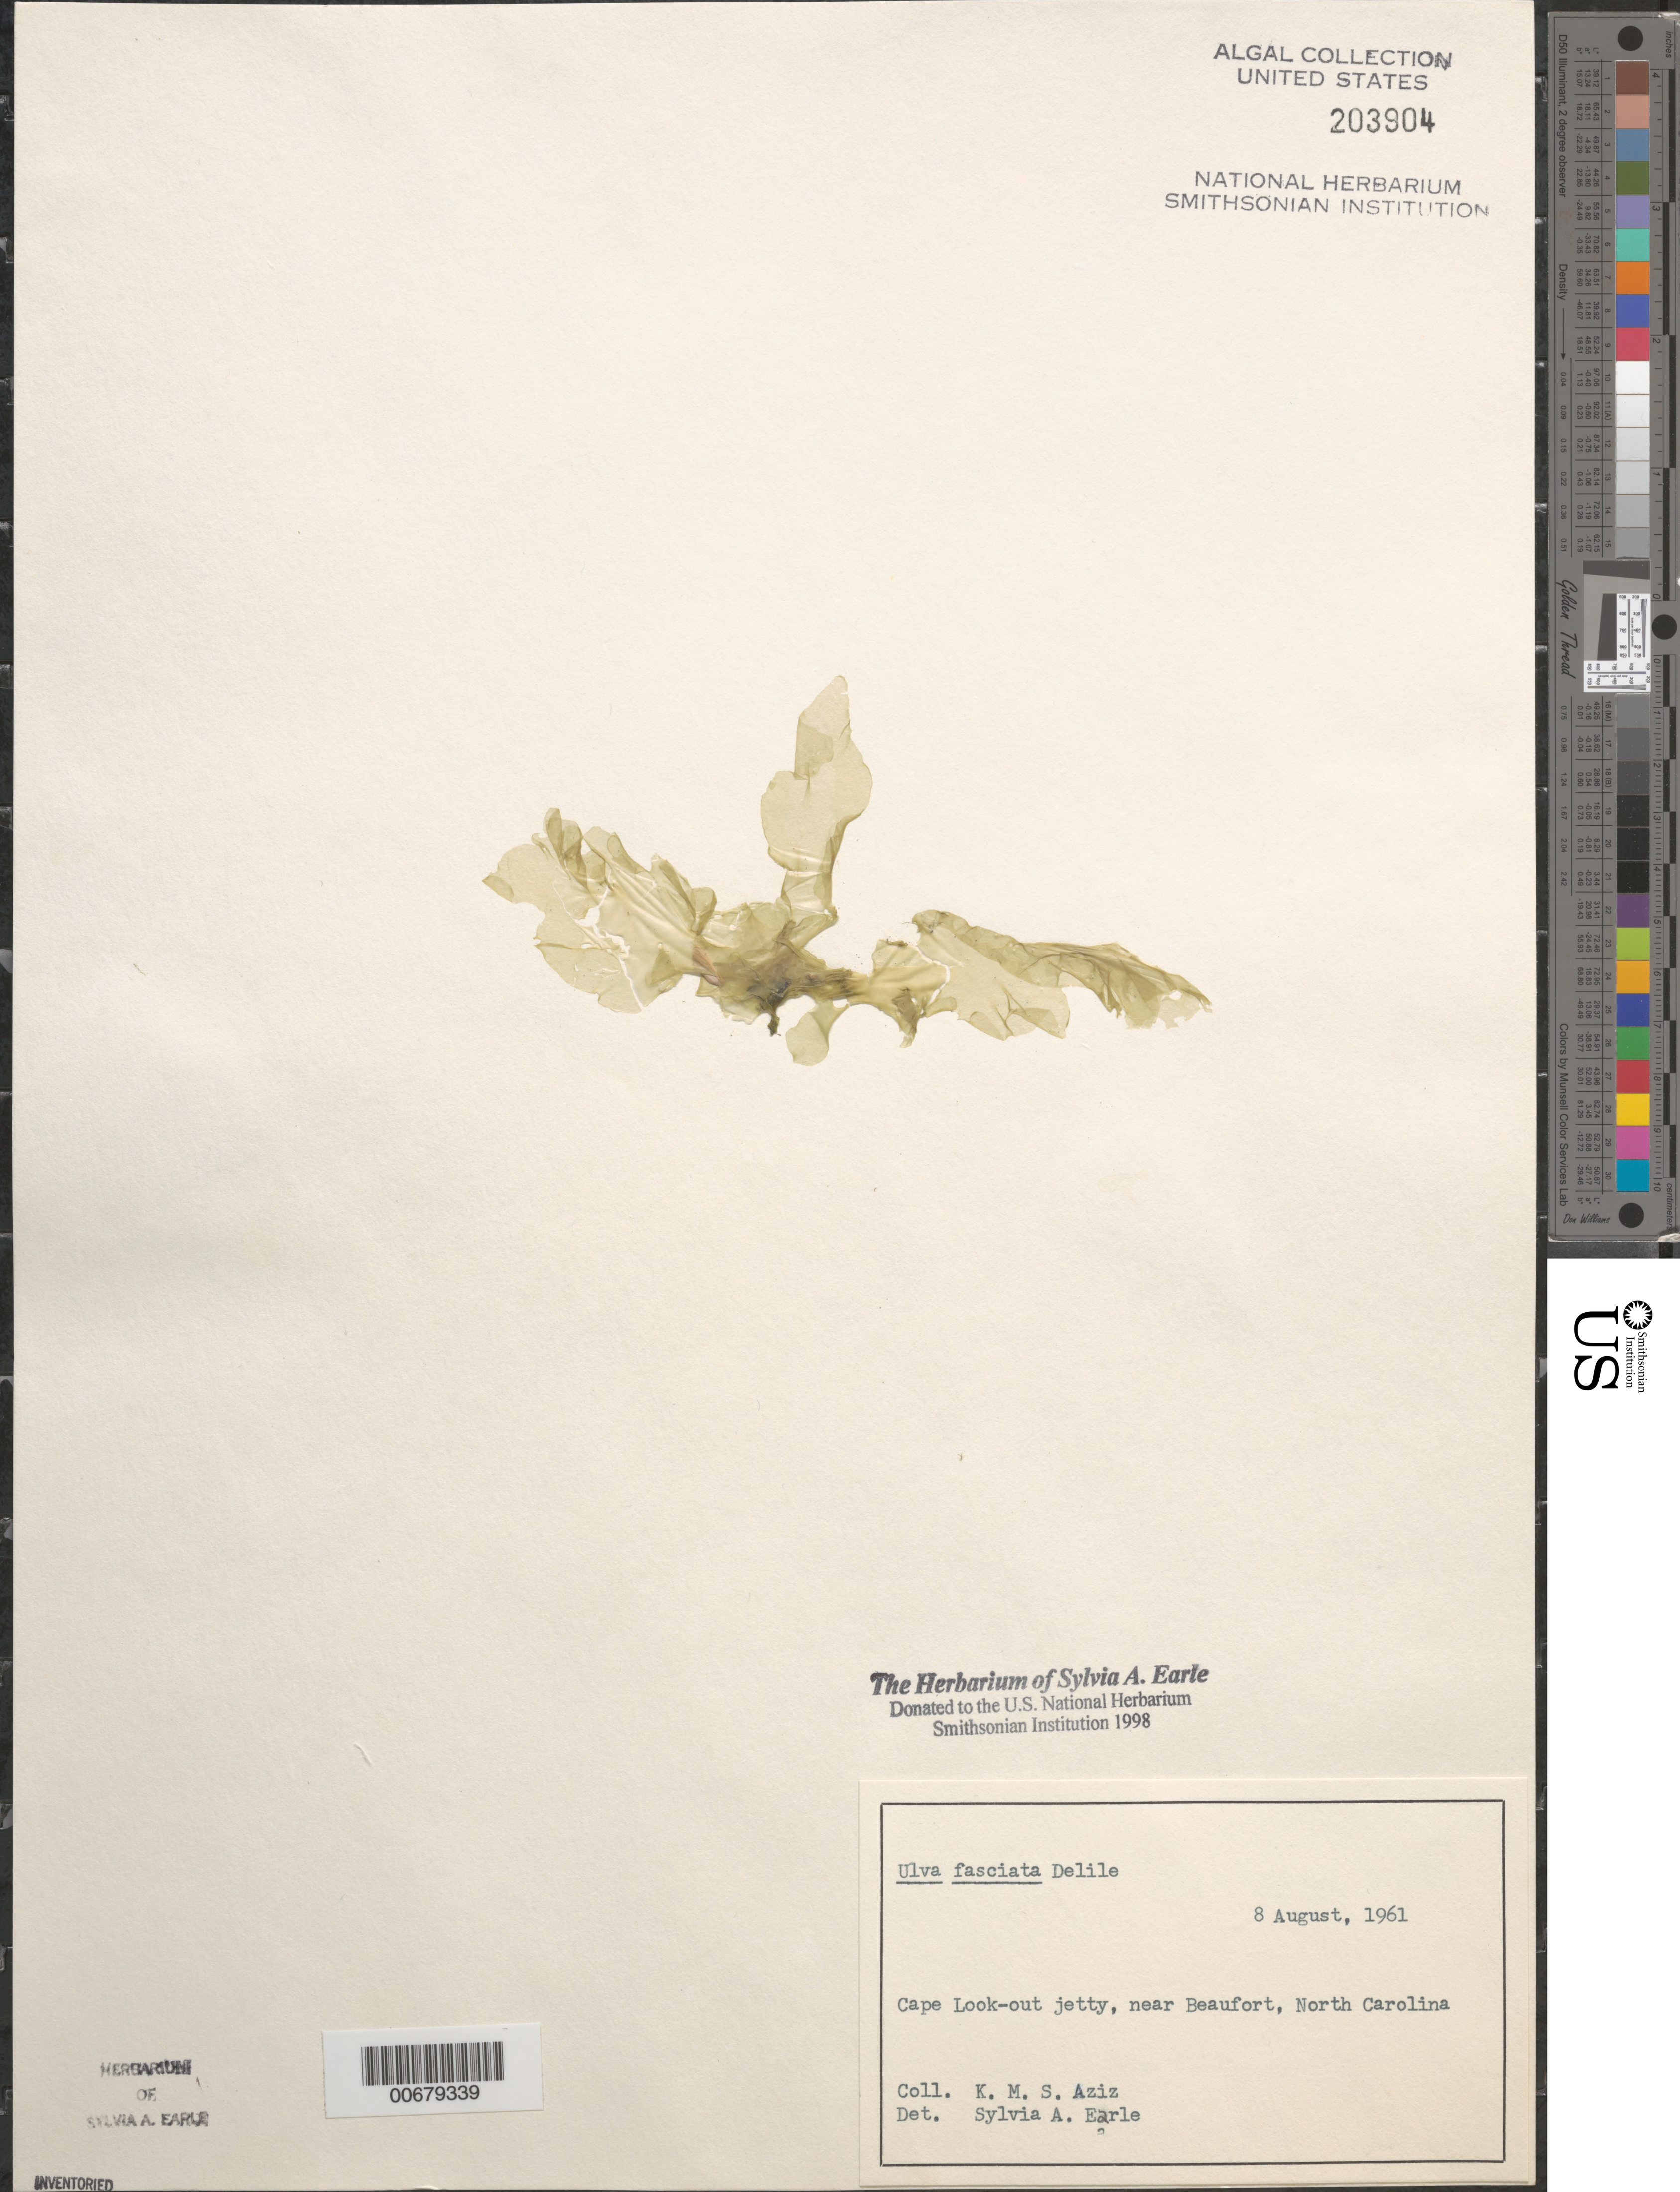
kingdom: Plantae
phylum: Chlorophyta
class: Ulvophyceae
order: Ulvales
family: Ulvaceae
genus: Ulva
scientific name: Ulva lactuca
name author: L.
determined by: Algae name updating Project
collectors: K. M. Aziz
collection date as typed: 08 Aug 1961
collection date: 1961-08-08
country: United States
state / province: North Carolina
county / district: Carteret County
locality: Cape Lookout jetty, near Beaufort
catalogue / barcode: US 203904